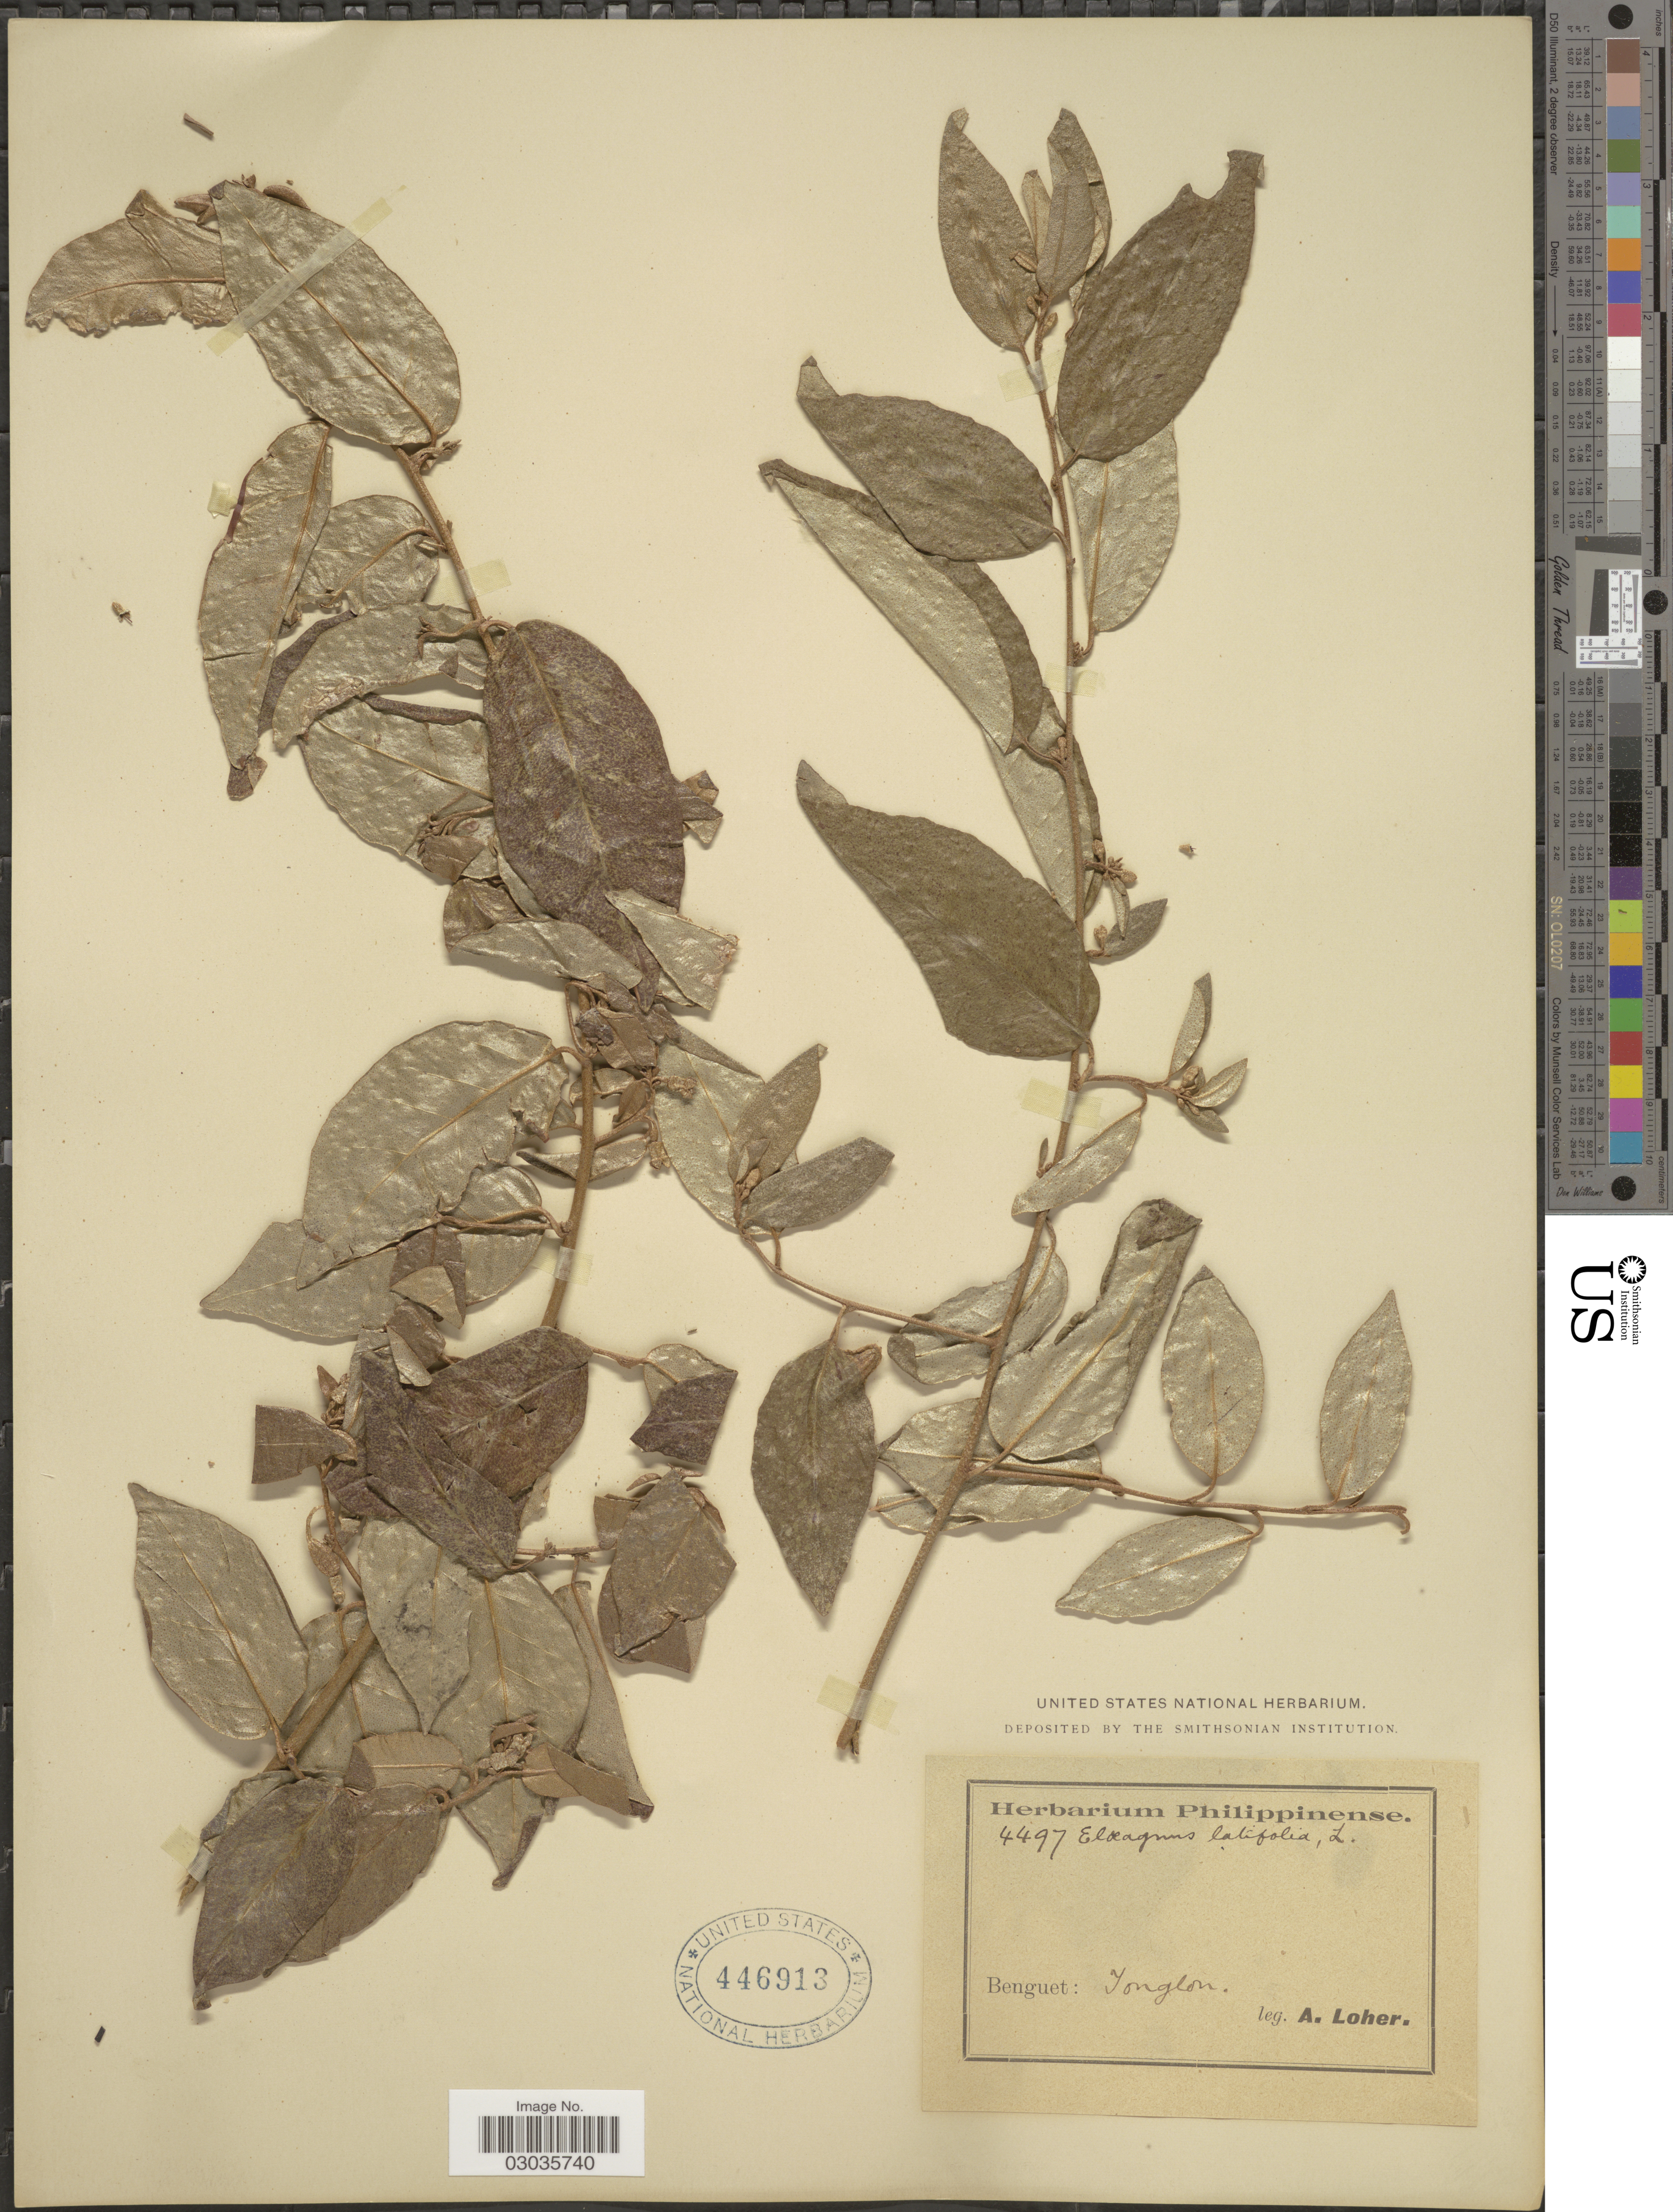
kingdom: Plantae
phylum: Tracheophyta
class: Magnoliopsida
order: Rosales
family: Elaeagnaceae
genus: Elaeagnus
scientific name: Elaeagnus triflora var. triflora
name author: Roxb.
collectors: A. Loher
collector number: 4497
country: Philippines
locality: Benguet: Tonglon.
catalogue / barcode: US 446913